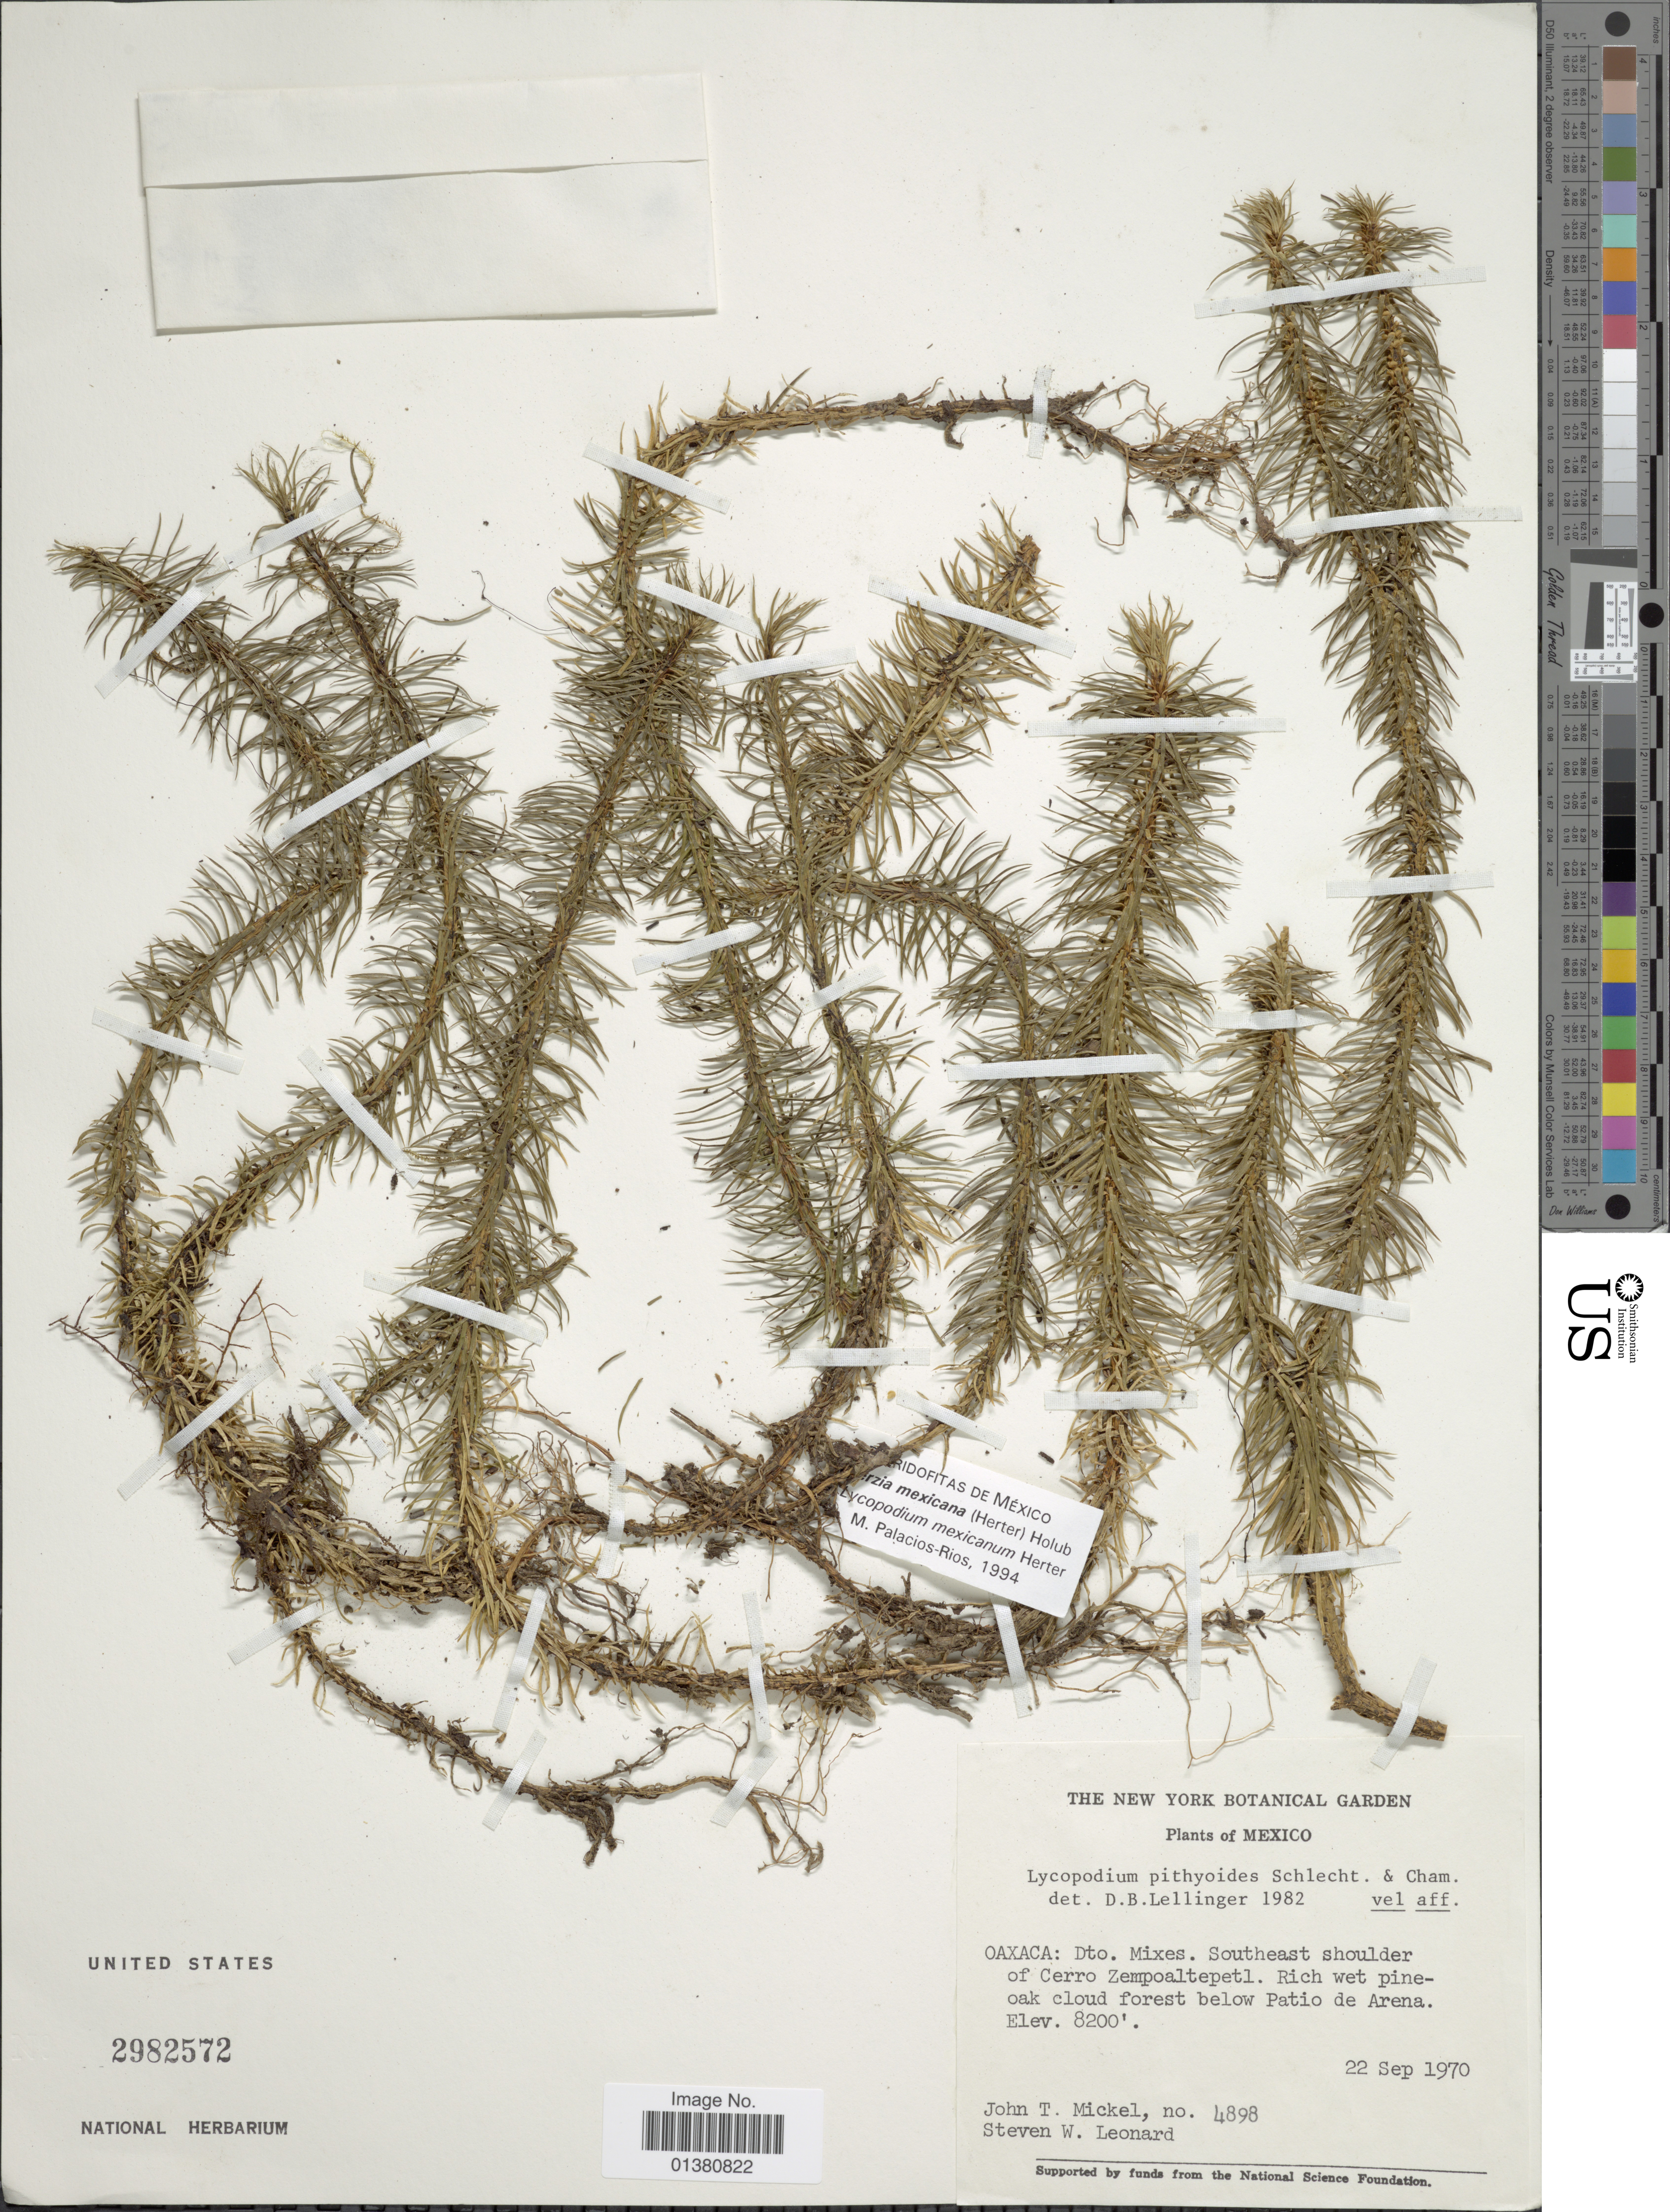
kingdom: Plantae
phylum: Tracheophyta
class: Lycopodiopsida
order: Lycopodiales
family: Lycopodiaceae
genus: Phlegmariurus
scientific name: Phlegmariurus mexicanus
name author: (Herter) B. Øllg.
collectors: J. T. Mickel & S. W. Leonard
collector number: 4898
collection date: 1970-09-22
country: Mexico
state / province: Oaxaca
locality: Dto Mixes Southeast shoulde of Cerro zempoaltepetl. Rich wet pine-oak cloud forest below Patio de Arena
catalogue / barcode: US 2982572